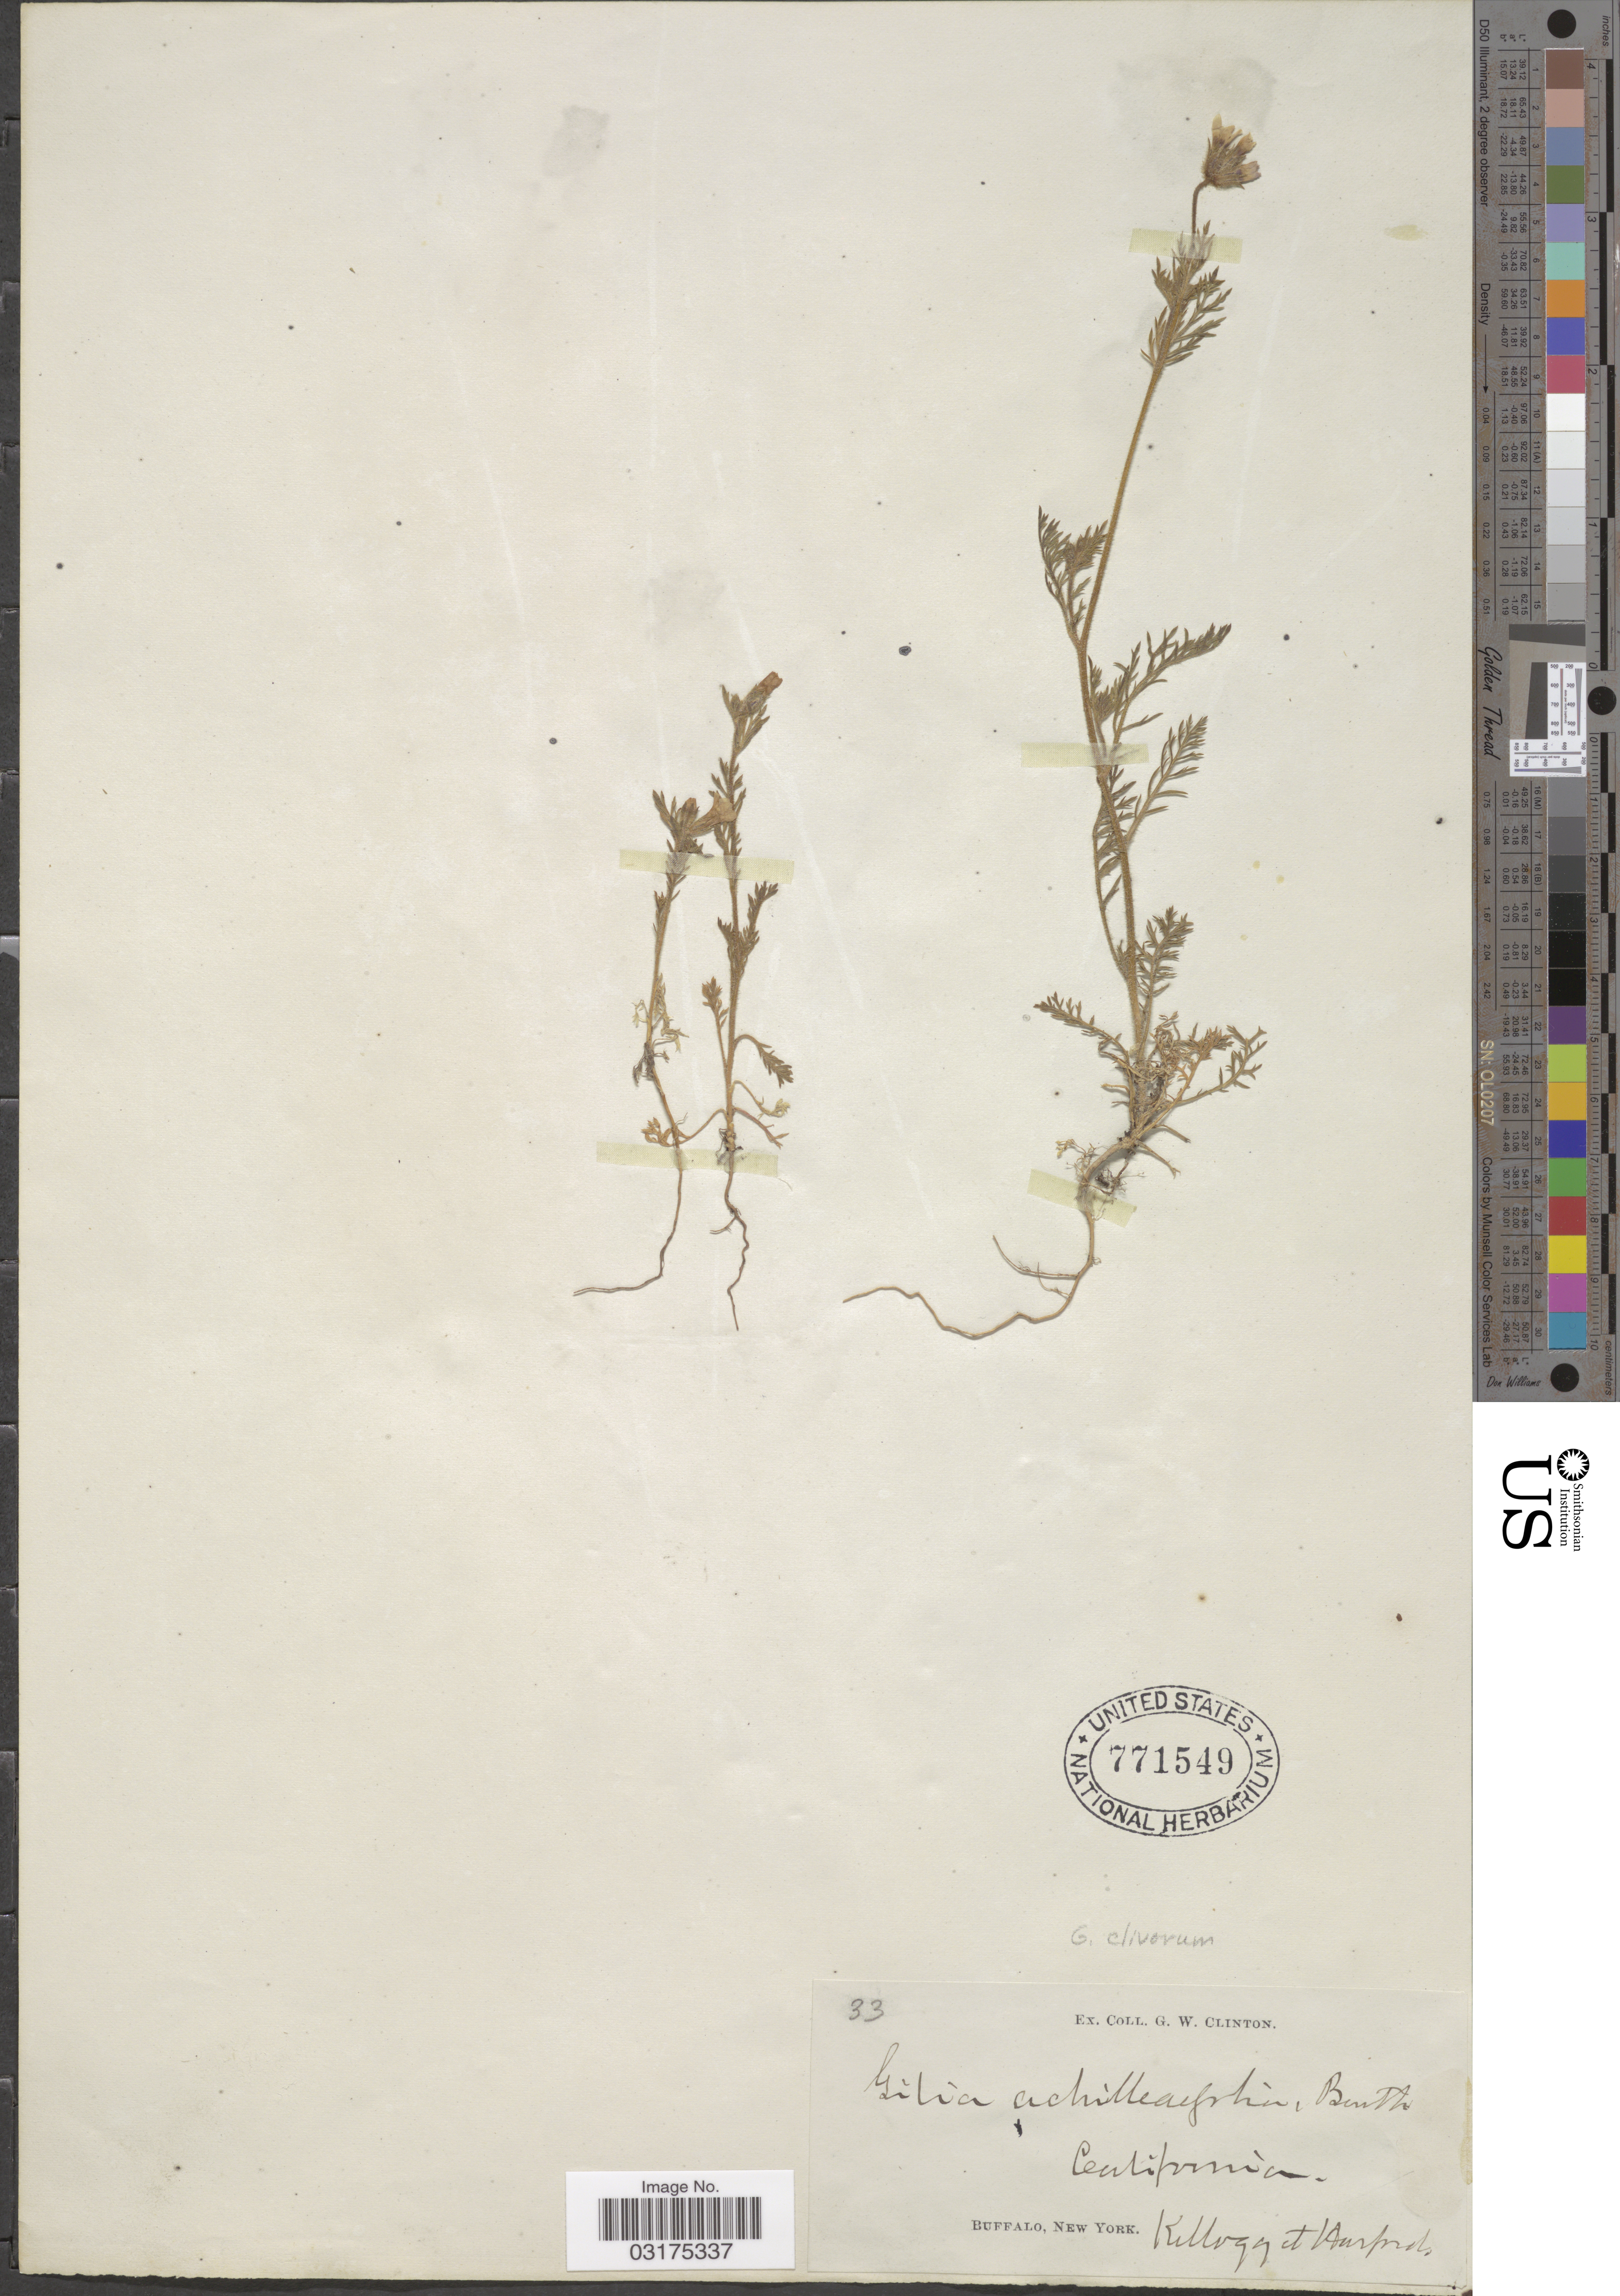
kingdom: Plantae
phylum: Tracheophyta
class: Magnoliopsida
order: Ericales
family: Polemoniaceae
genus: Gilia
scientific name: Gilia clivorum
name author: (Jeps.) V.E. Grant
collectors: G. W. Clinton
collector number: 33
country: United States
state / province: California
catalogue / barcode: US 771549